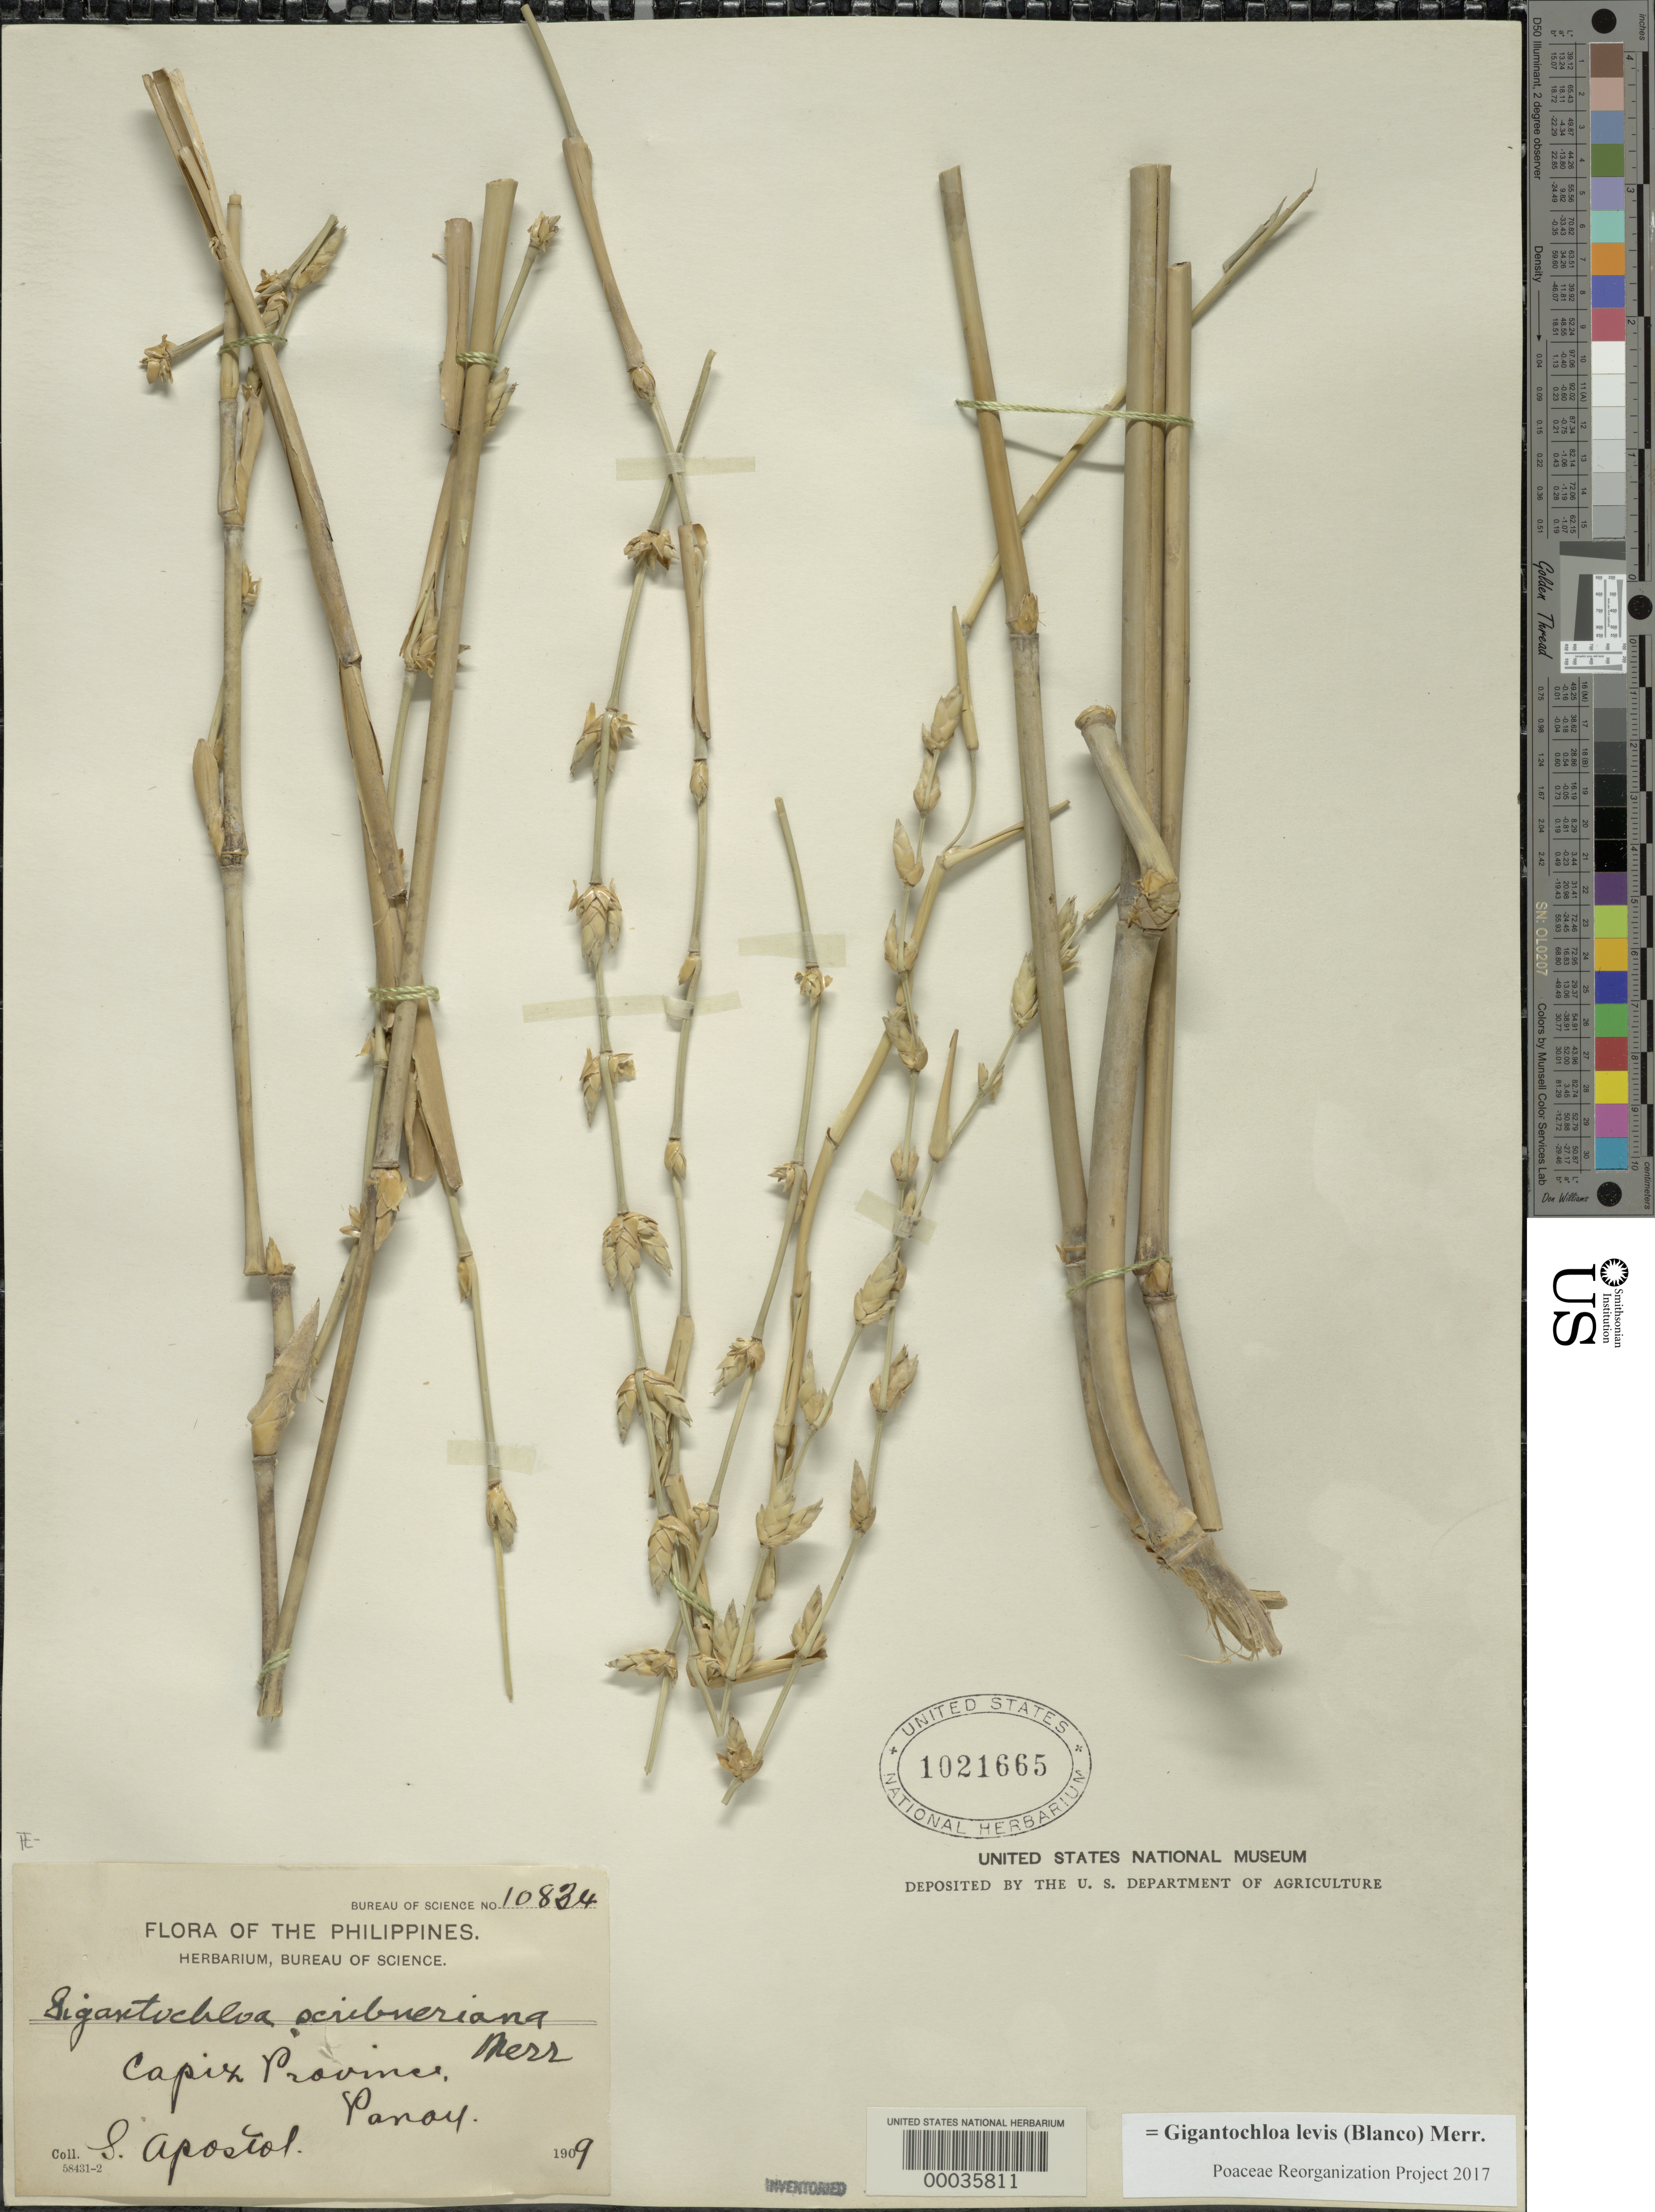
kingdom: Plantae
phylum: Tracheophyta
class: Liliopsida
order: Poales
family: Poaceae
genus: Gigantochloa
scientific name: Gigantochloa levis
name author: (Blanco) Merr.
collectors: S. Apostol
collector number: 10834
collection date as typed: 1909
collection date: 1909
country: Philippines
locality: Capix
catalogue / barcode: US 1021665